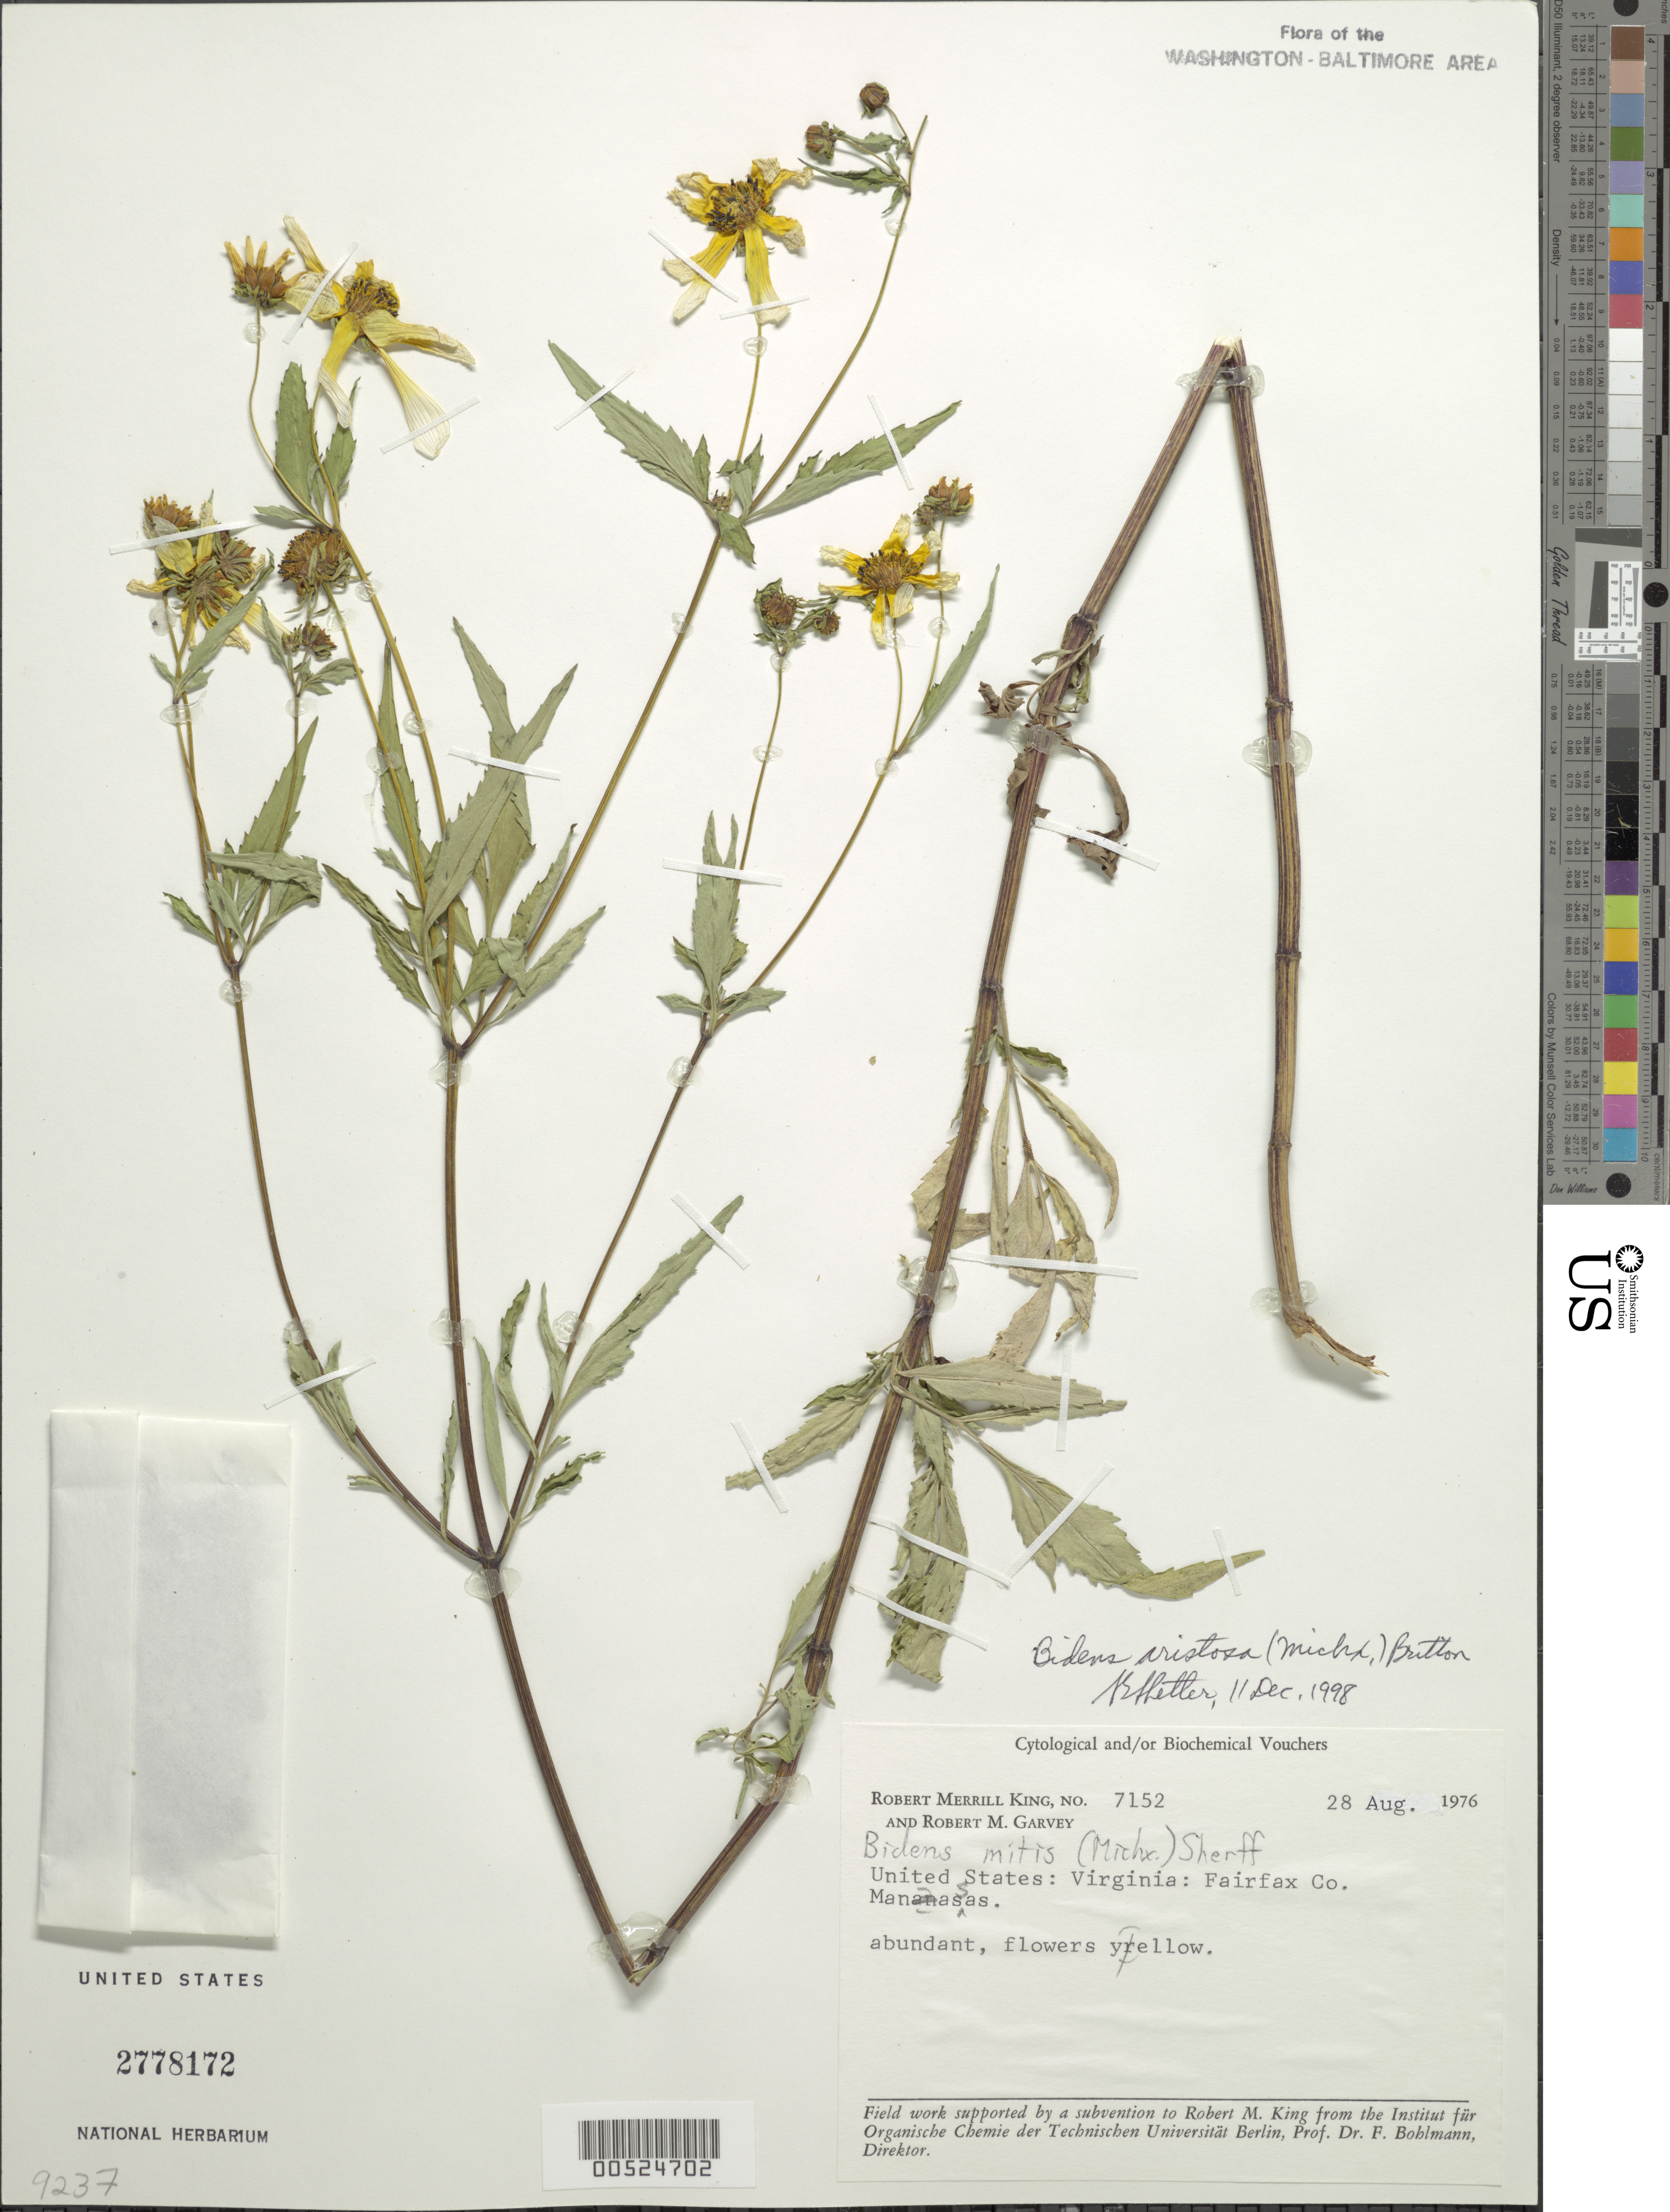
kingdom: Plantae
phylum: Tracheophyta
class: Magnoliopsida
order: Asterales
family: Asteraceae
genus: Bidens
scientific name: Bidens aristosa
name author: (Michx.) Britton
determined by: Shetler, Stanwyn G., (US), NMNH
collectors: R. M. King & R. Garvey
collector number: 7152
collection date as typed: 28 Aug 1976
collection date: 1976-08-28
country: United States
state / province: Virginia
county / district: Fairfax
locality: Manassas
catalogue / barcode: US 2778172